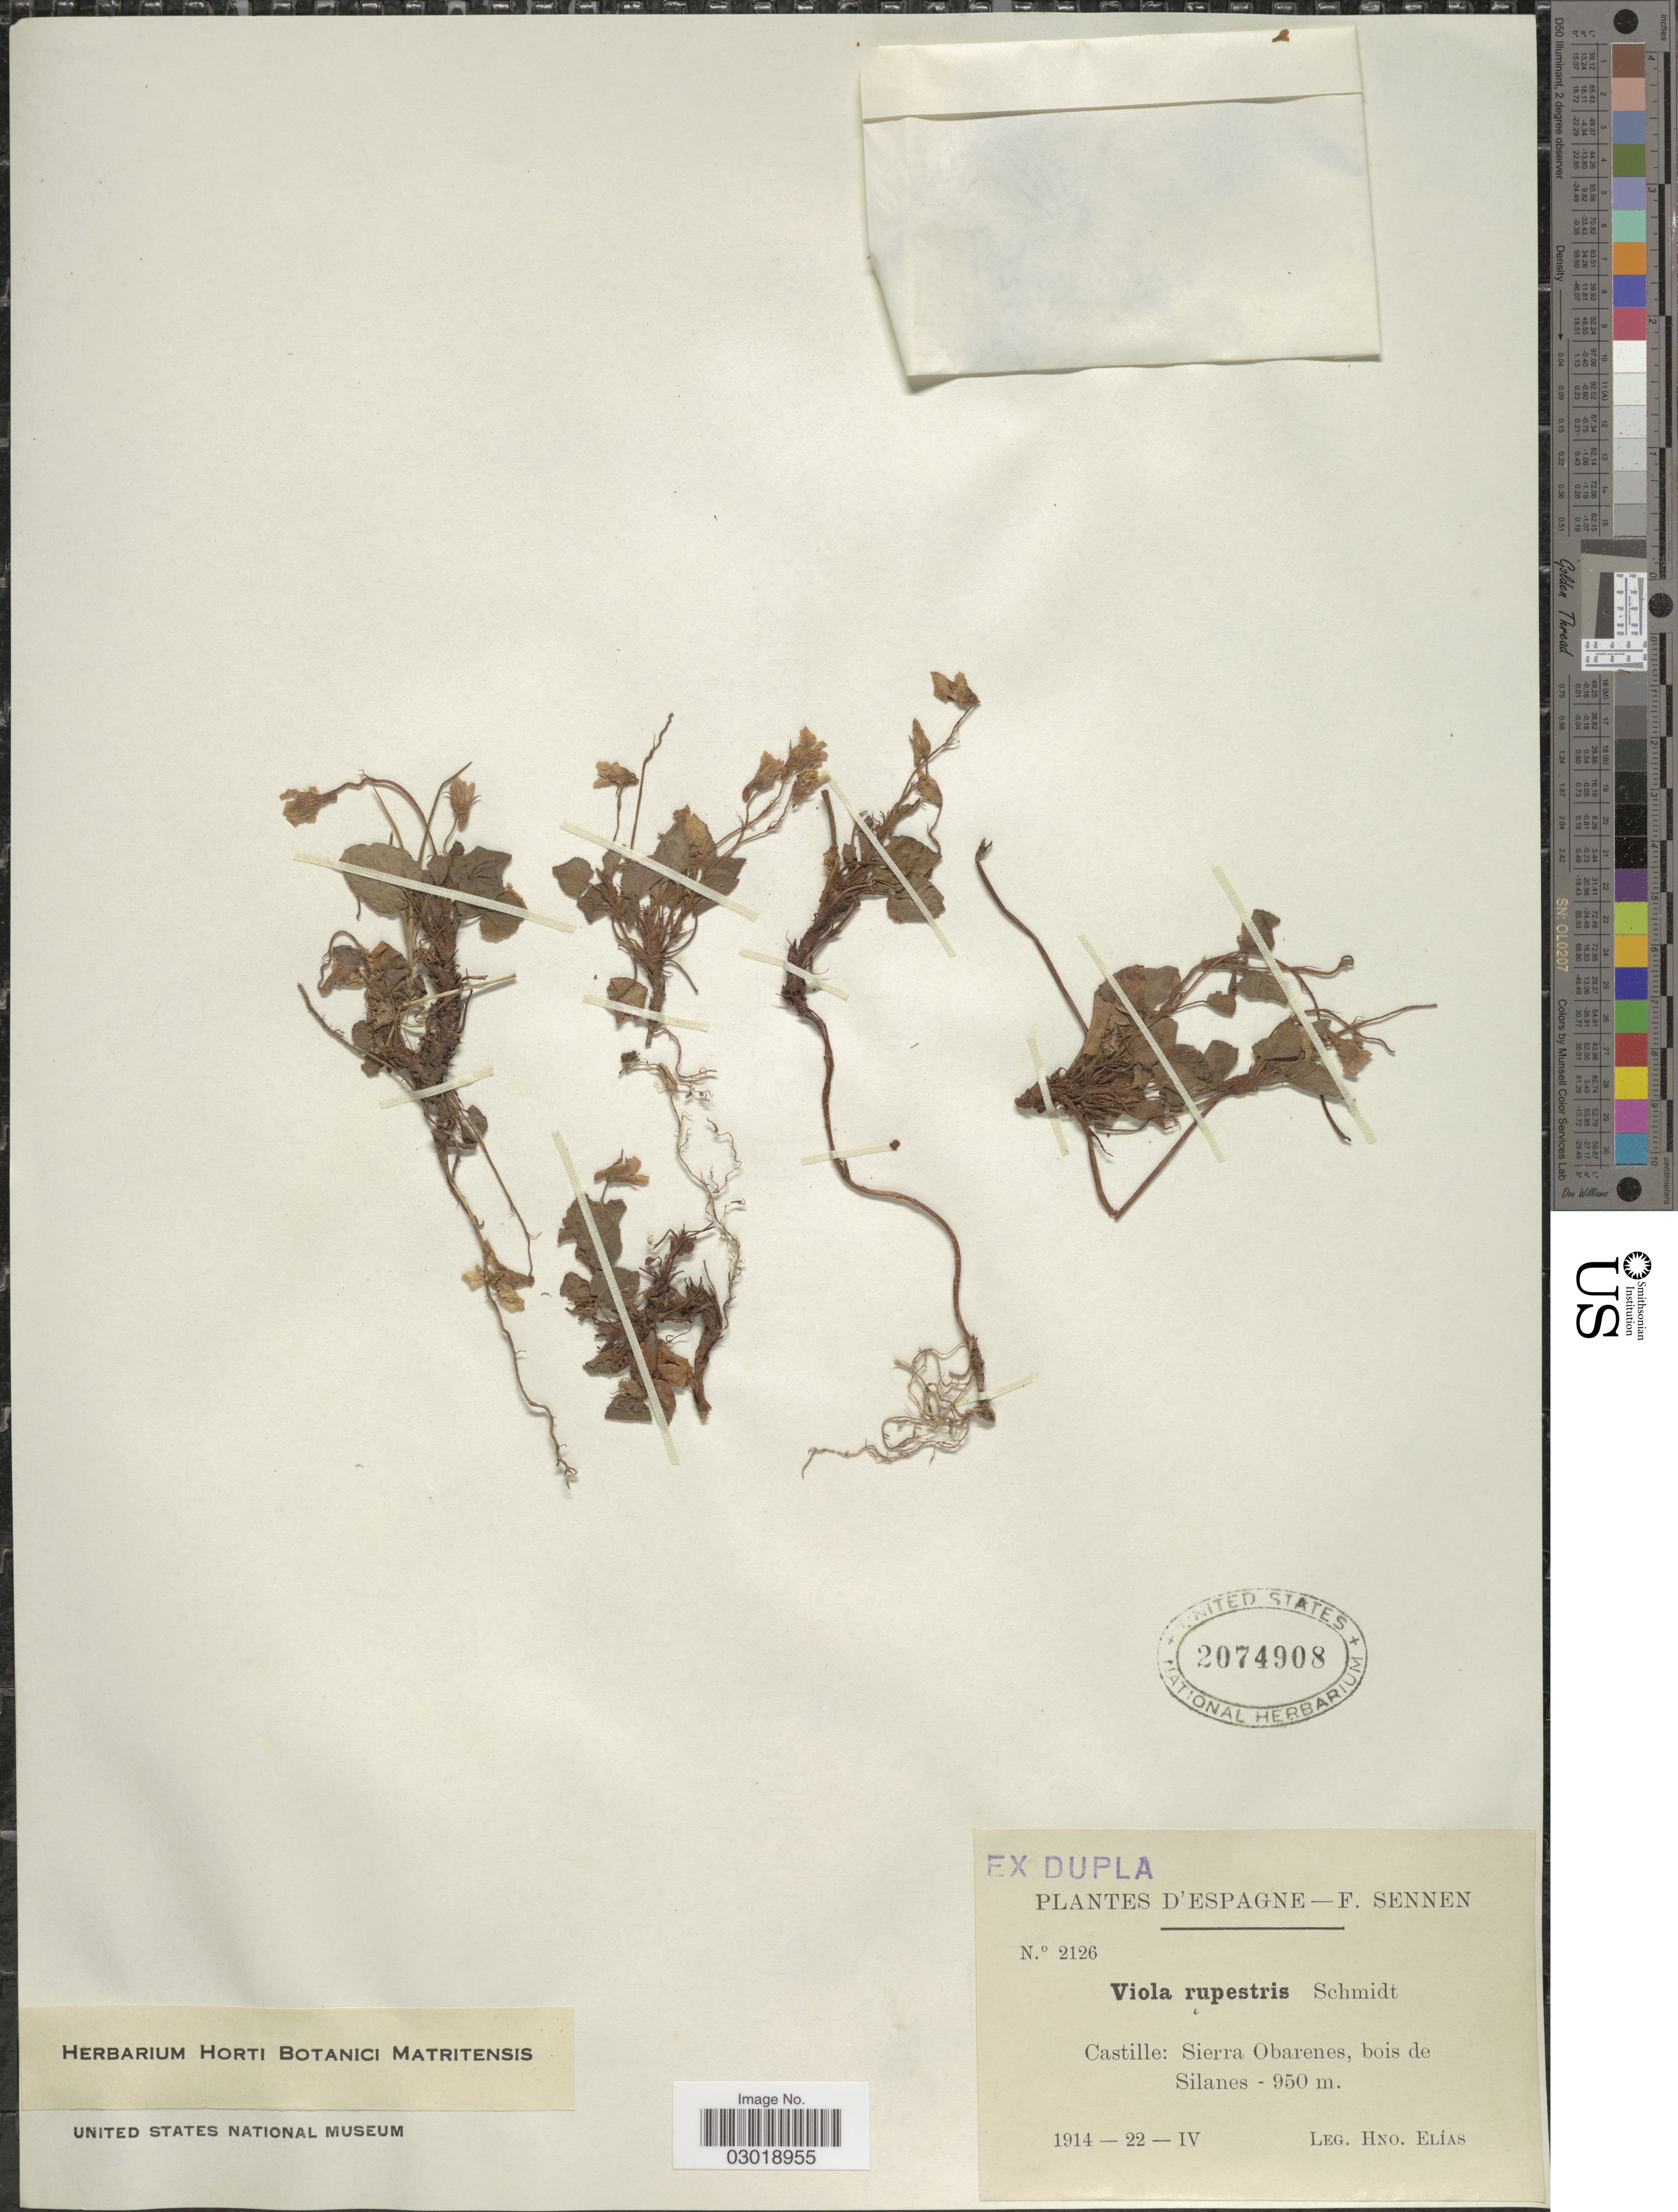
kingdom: Plantae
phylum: Tracheophyta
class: Magnoliopsida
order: Malpighiales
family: Violaceae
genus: Viola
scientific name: Viola rupestris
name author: F.W. Schmidt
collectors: Bro. Elias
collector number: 2126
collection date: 1914-04-22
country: Spain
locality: Espagne. Castille: Sierra Obarenes, bois de Silanes.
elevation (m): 950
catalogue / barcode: US 2074908